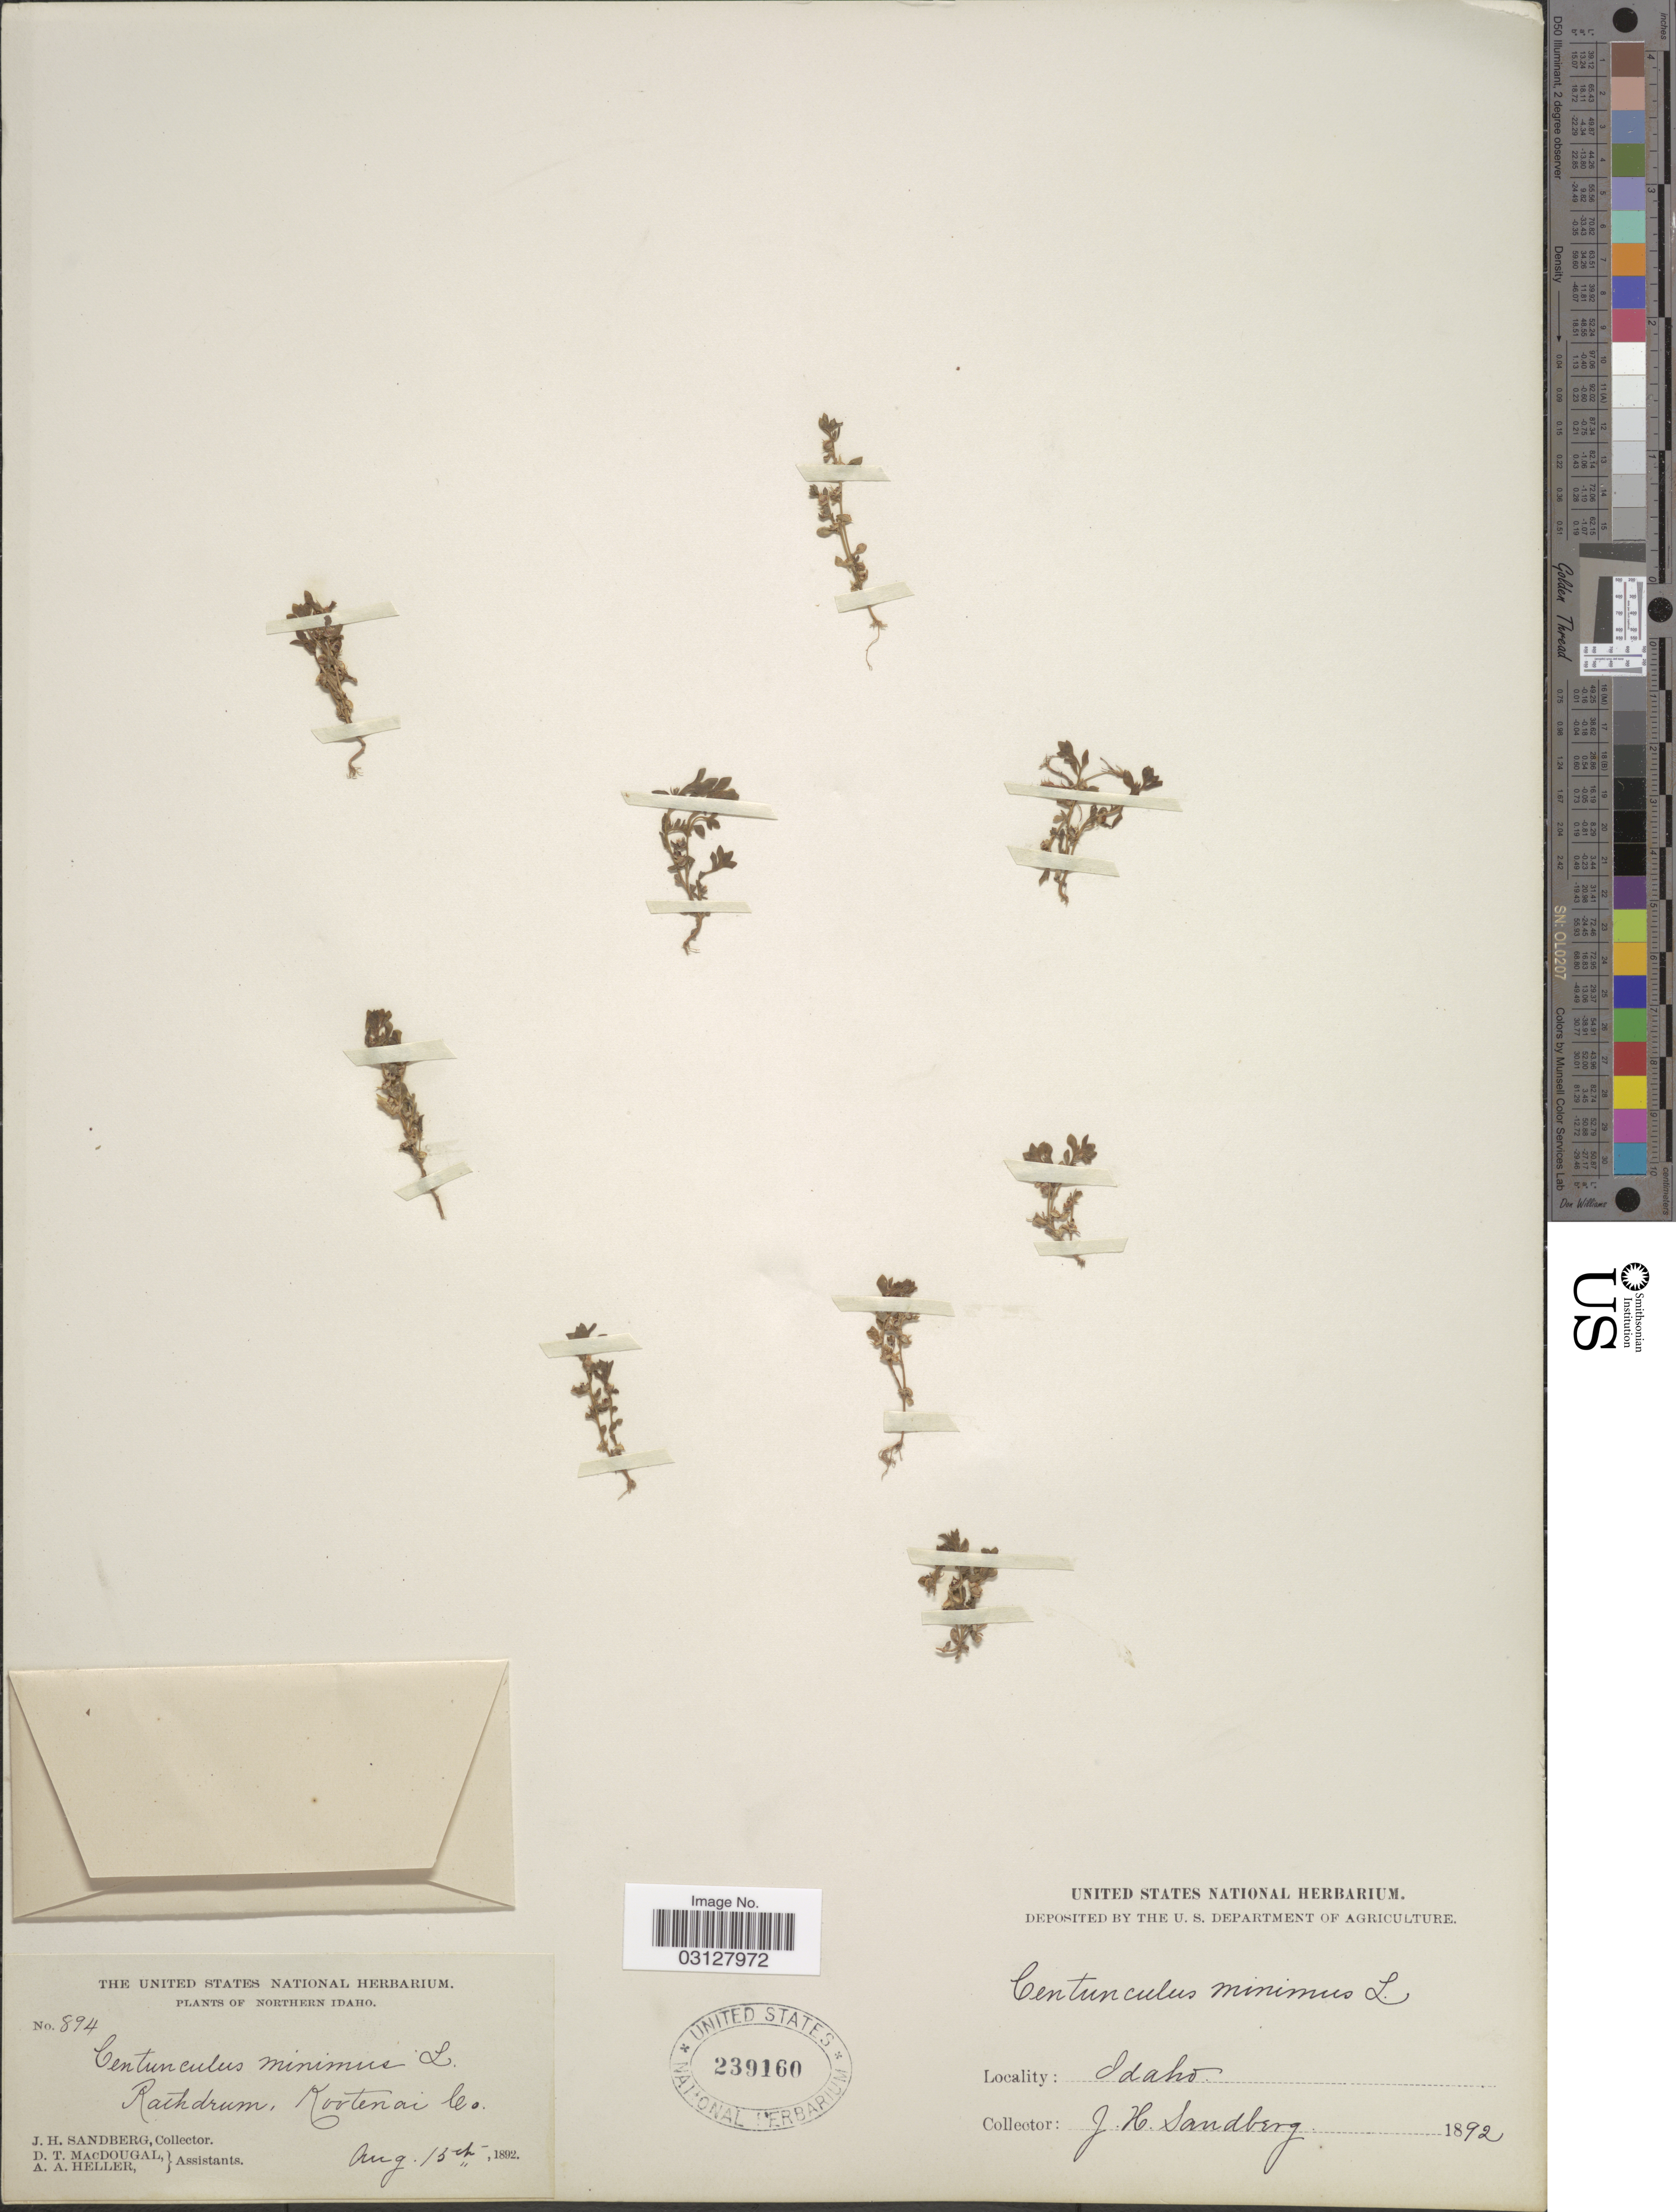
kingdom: Plantae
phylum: Tracheophyta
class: Magnoliopsida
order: Ericales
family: Primulaceae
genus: Centunculus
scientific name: Centunculus minimus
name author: L.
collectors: J. H. Sandberg, D. T. MacDougal & A. A. Heller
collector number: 894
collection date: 1892-08-15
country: United States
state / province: Idaho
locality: Northern Idaho. Rathdrum, Kootenai Co.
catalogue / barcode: US 239160